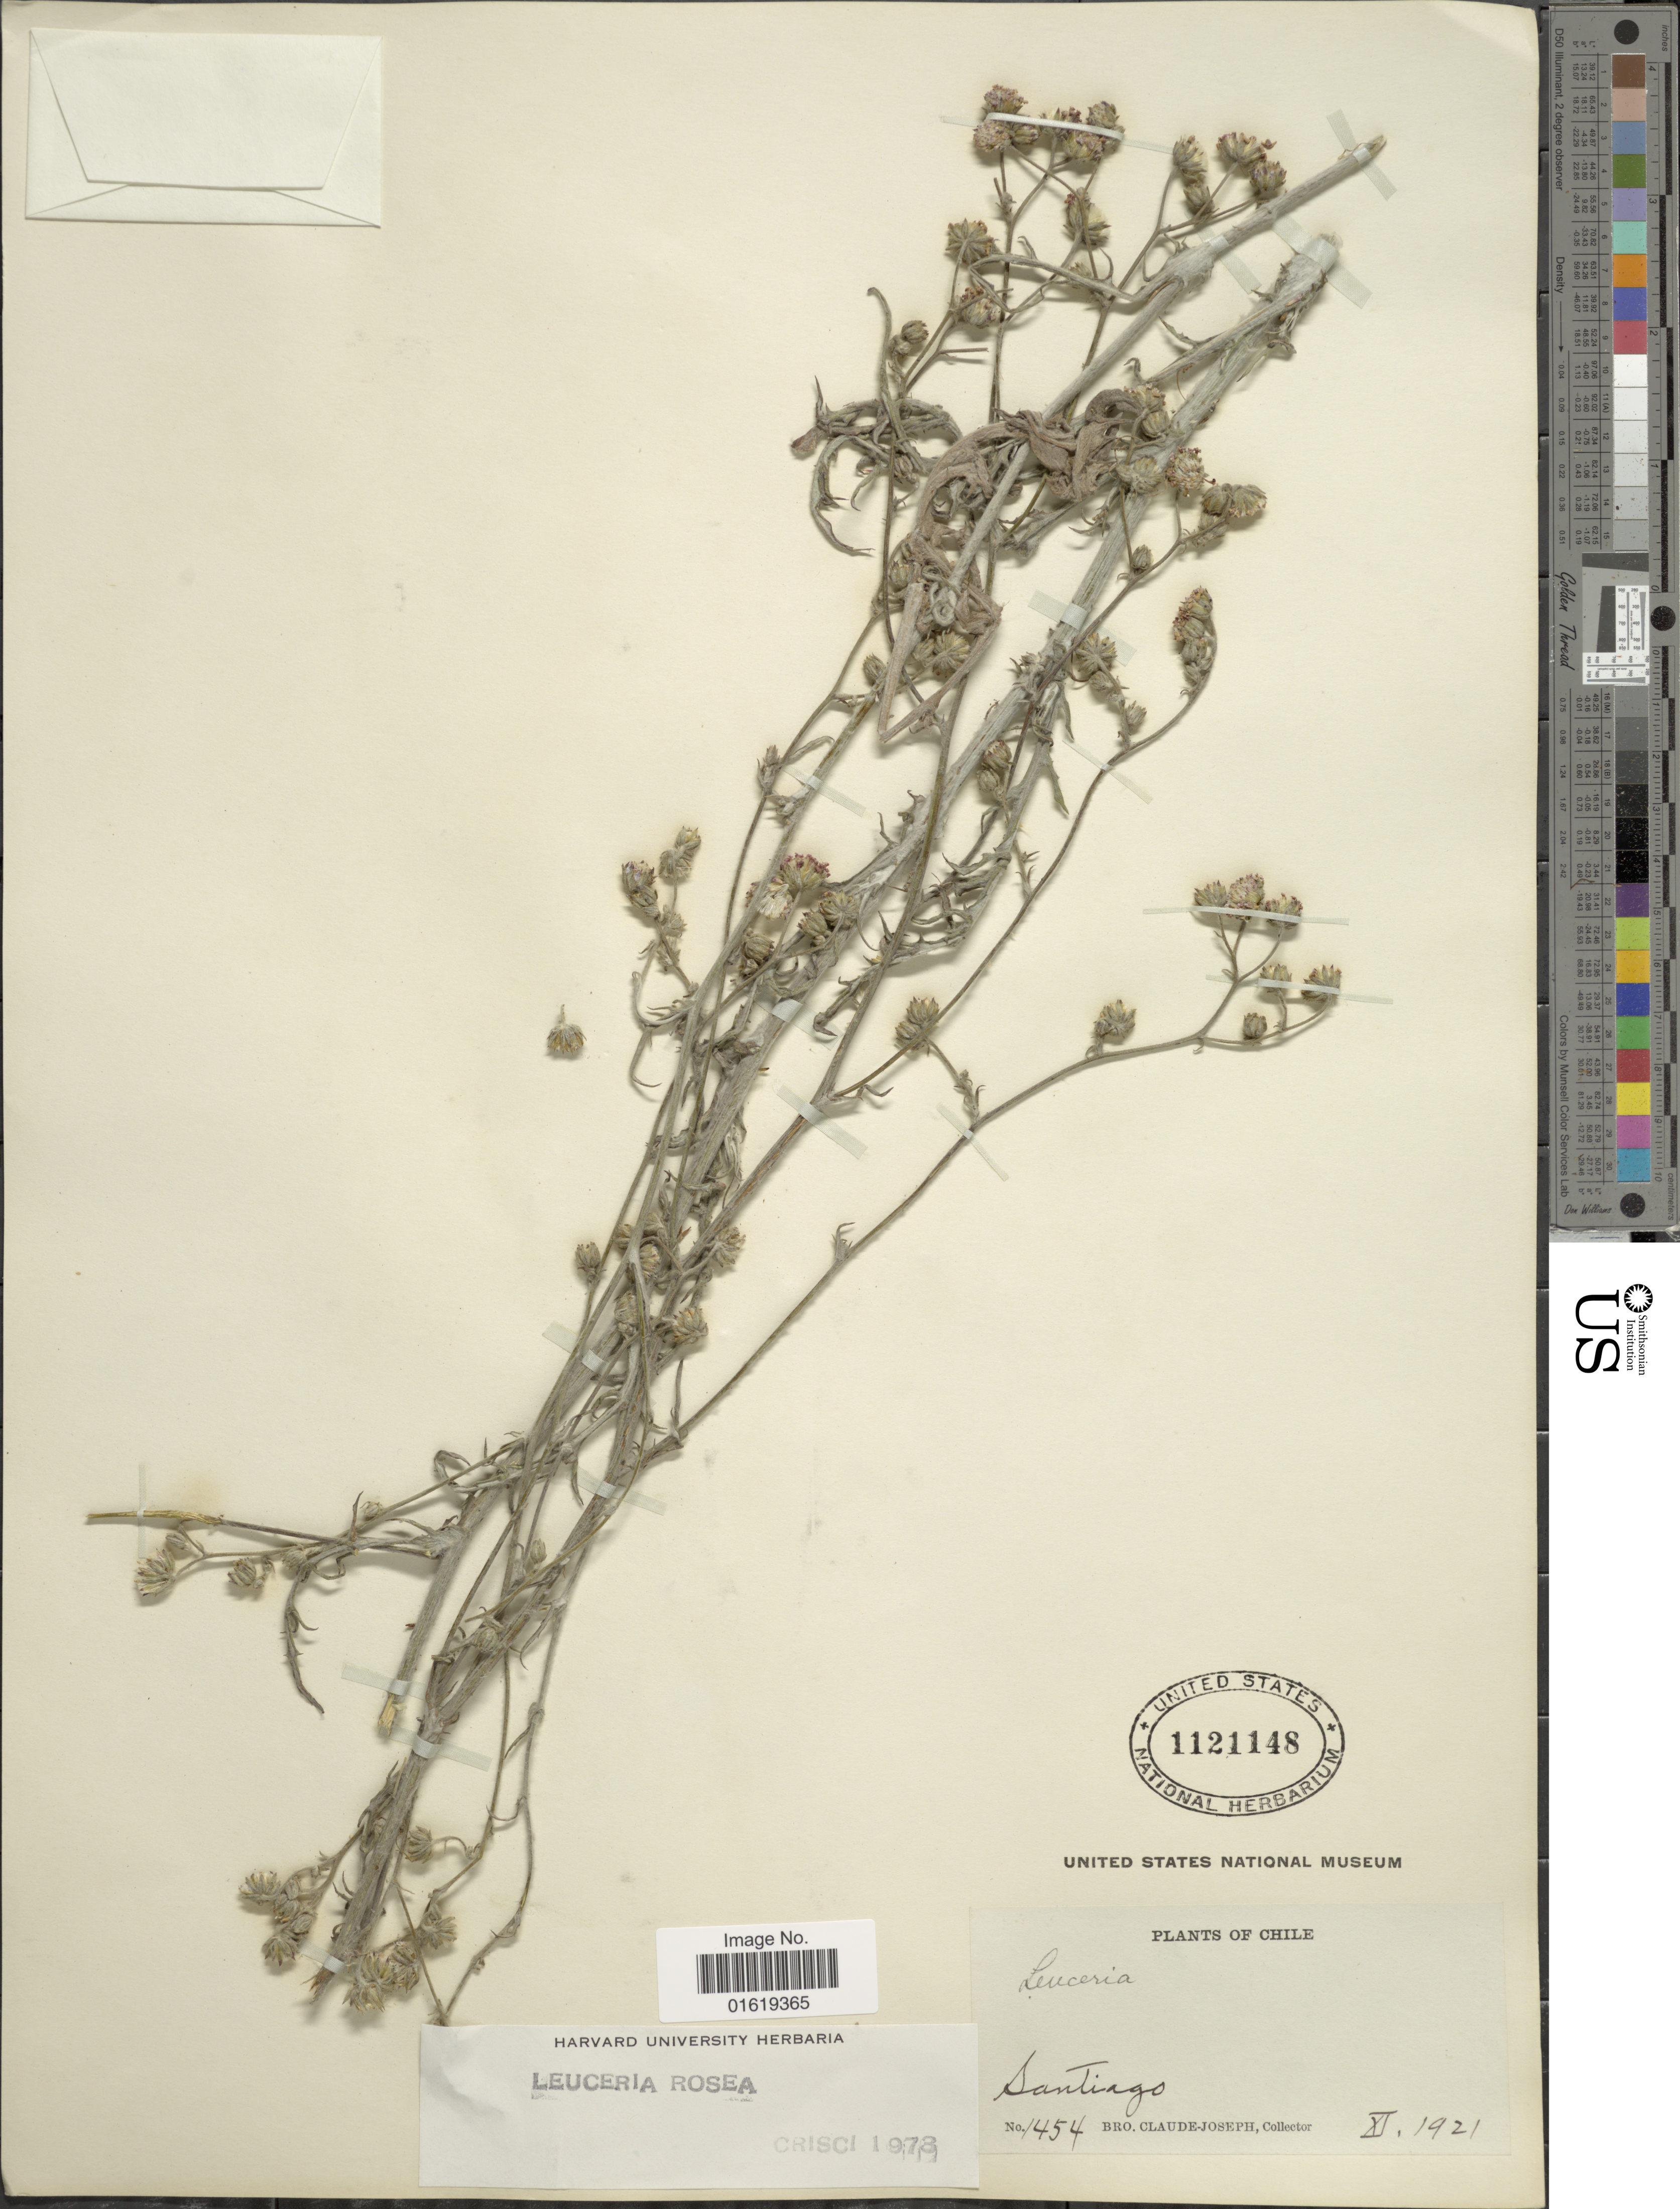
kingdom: Plantae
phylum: Tracheophyta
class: Magnoliopsida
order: Asterales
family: Asteraceae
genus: Leucheria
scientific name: Leucheria rosea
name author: Poepp. ex Less.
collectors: Bro. Claude-Joseph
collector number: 1454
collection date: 1921-11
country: Chile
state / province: Región Metropolitana (RM)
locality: Santiago.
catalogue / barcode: US 1121148